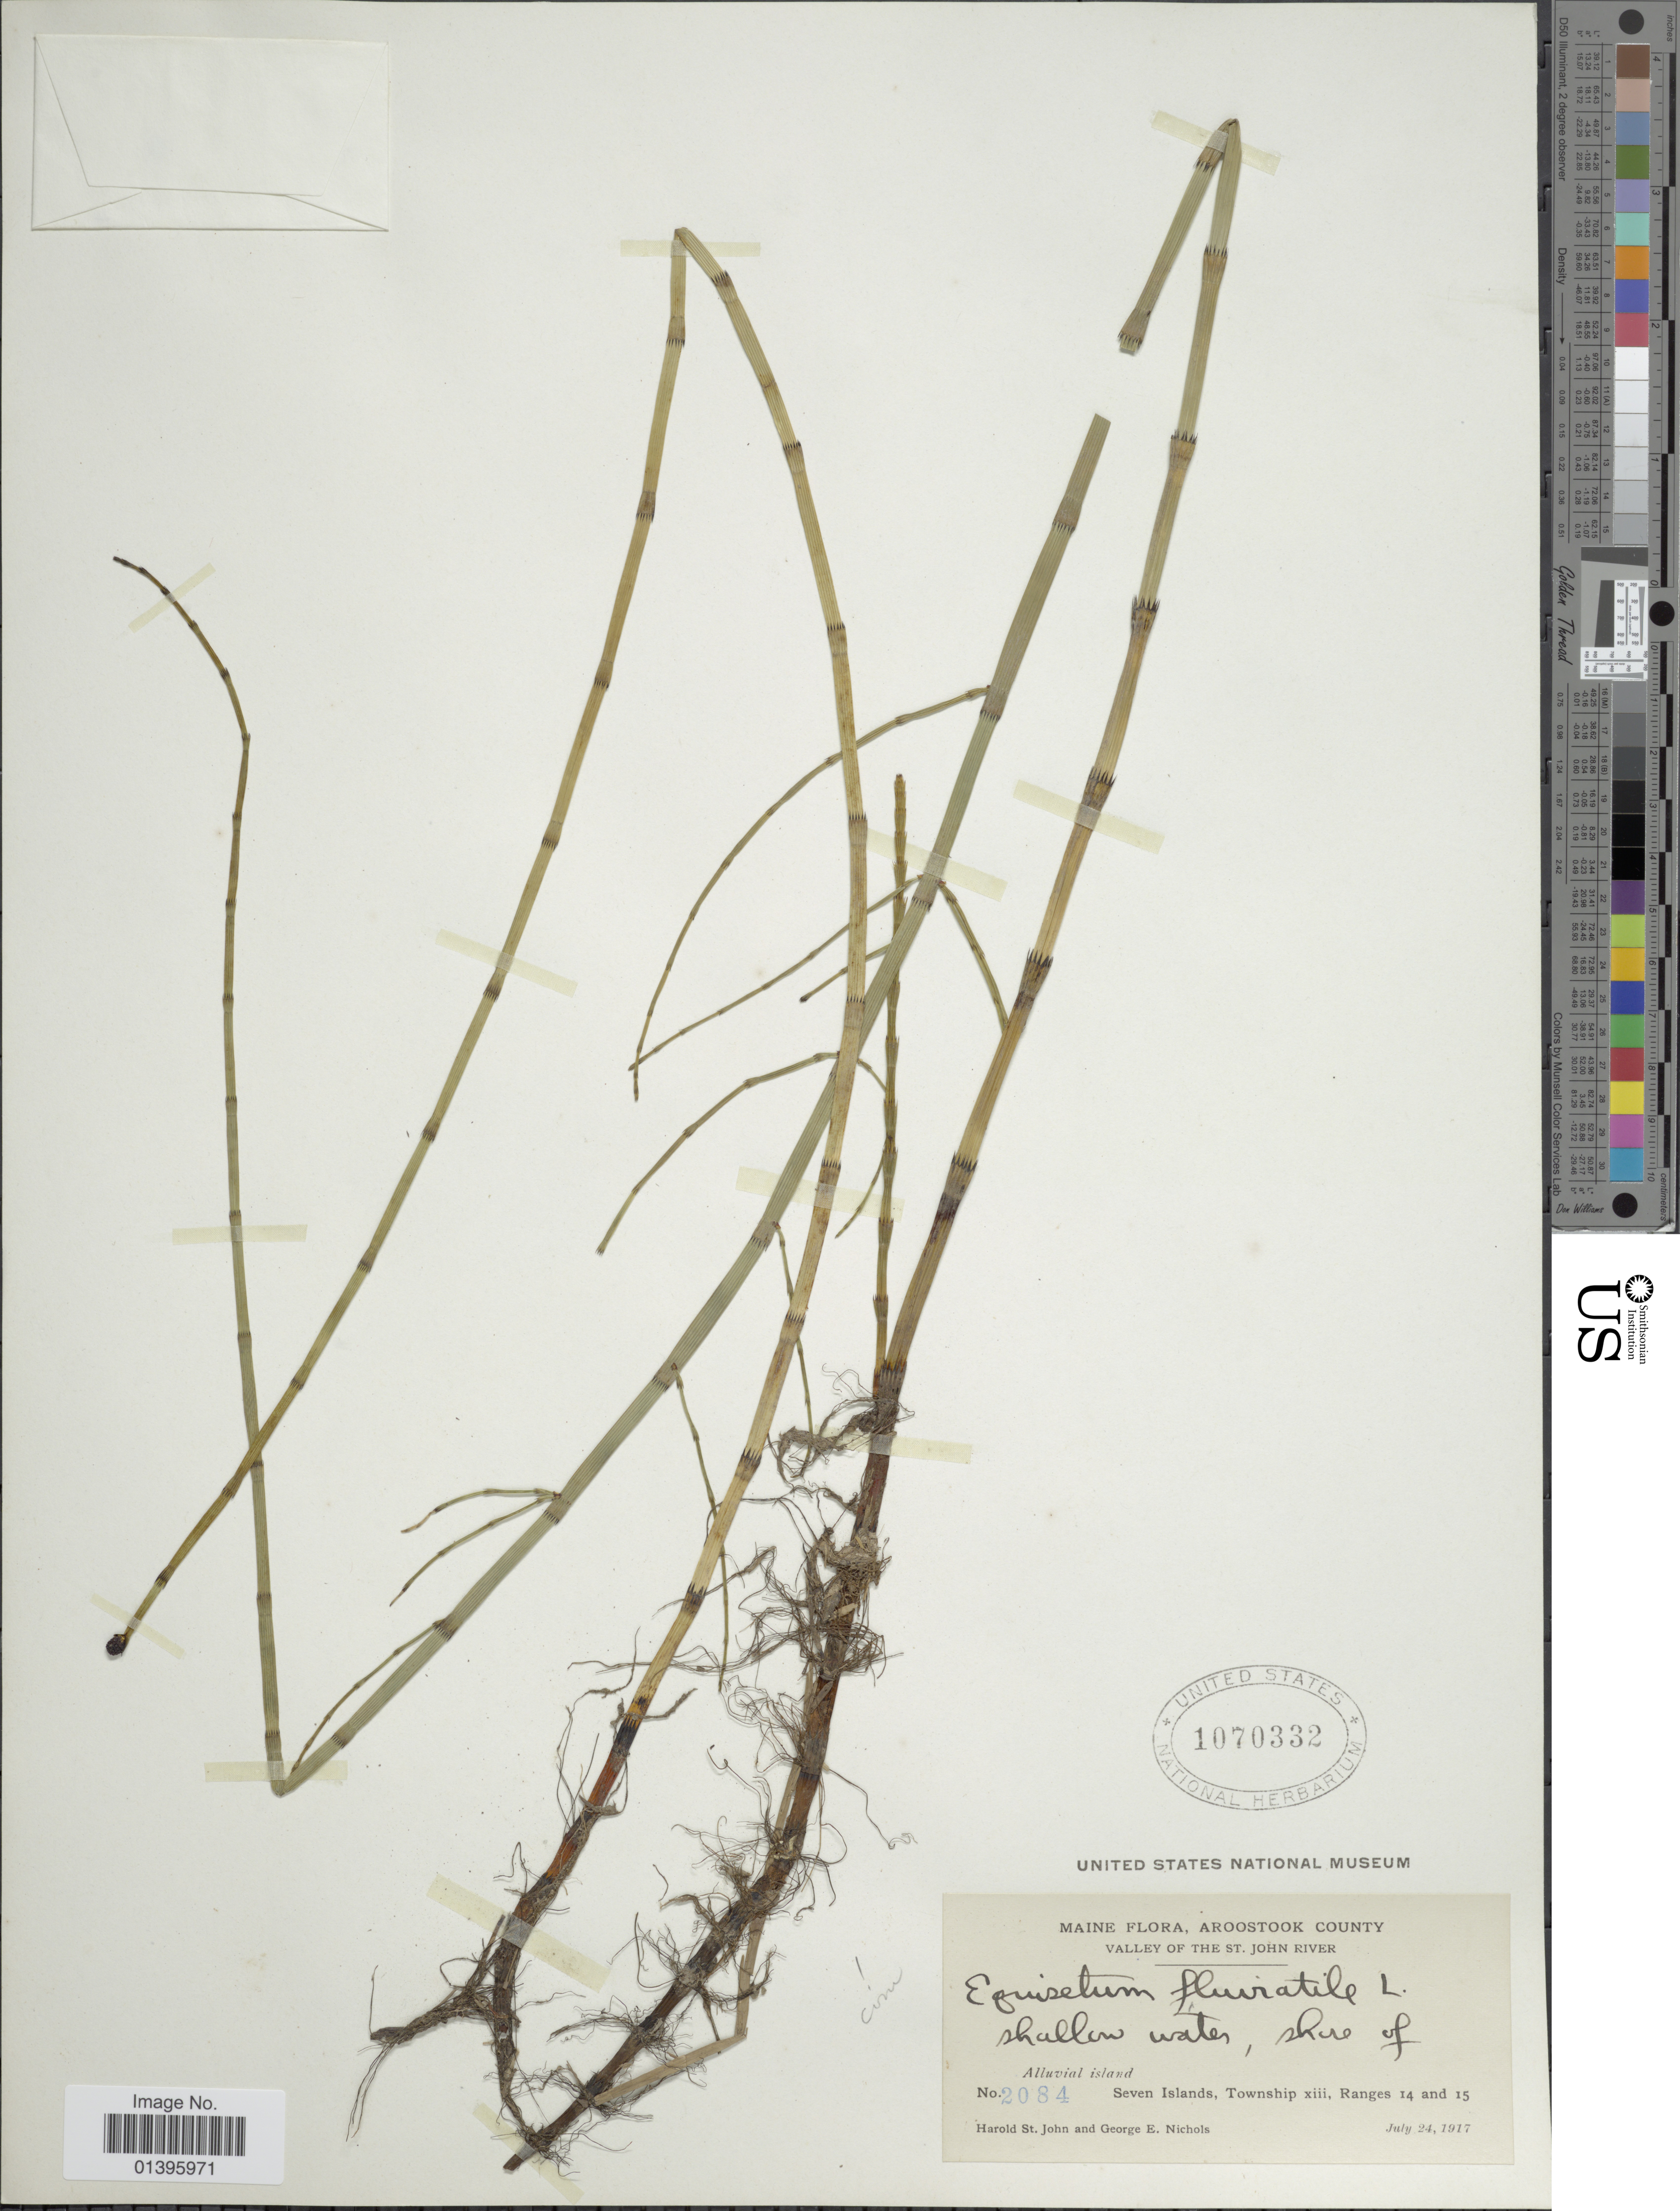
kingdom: Plantae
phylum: Tracheophyta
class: Polypodiopsida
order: Equisetales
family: Equisetaceae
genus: Equisetum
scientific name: Equisetum fluviatile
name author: L.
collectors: H. St. John & G. E. Nichols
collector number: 2084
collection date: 1917-07-24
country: United States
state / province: Maine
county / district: Aroostook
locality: Valley of the St. John River. Seven Islands, Township xiii, Ranges 14 and 15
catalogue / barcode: US 1070332